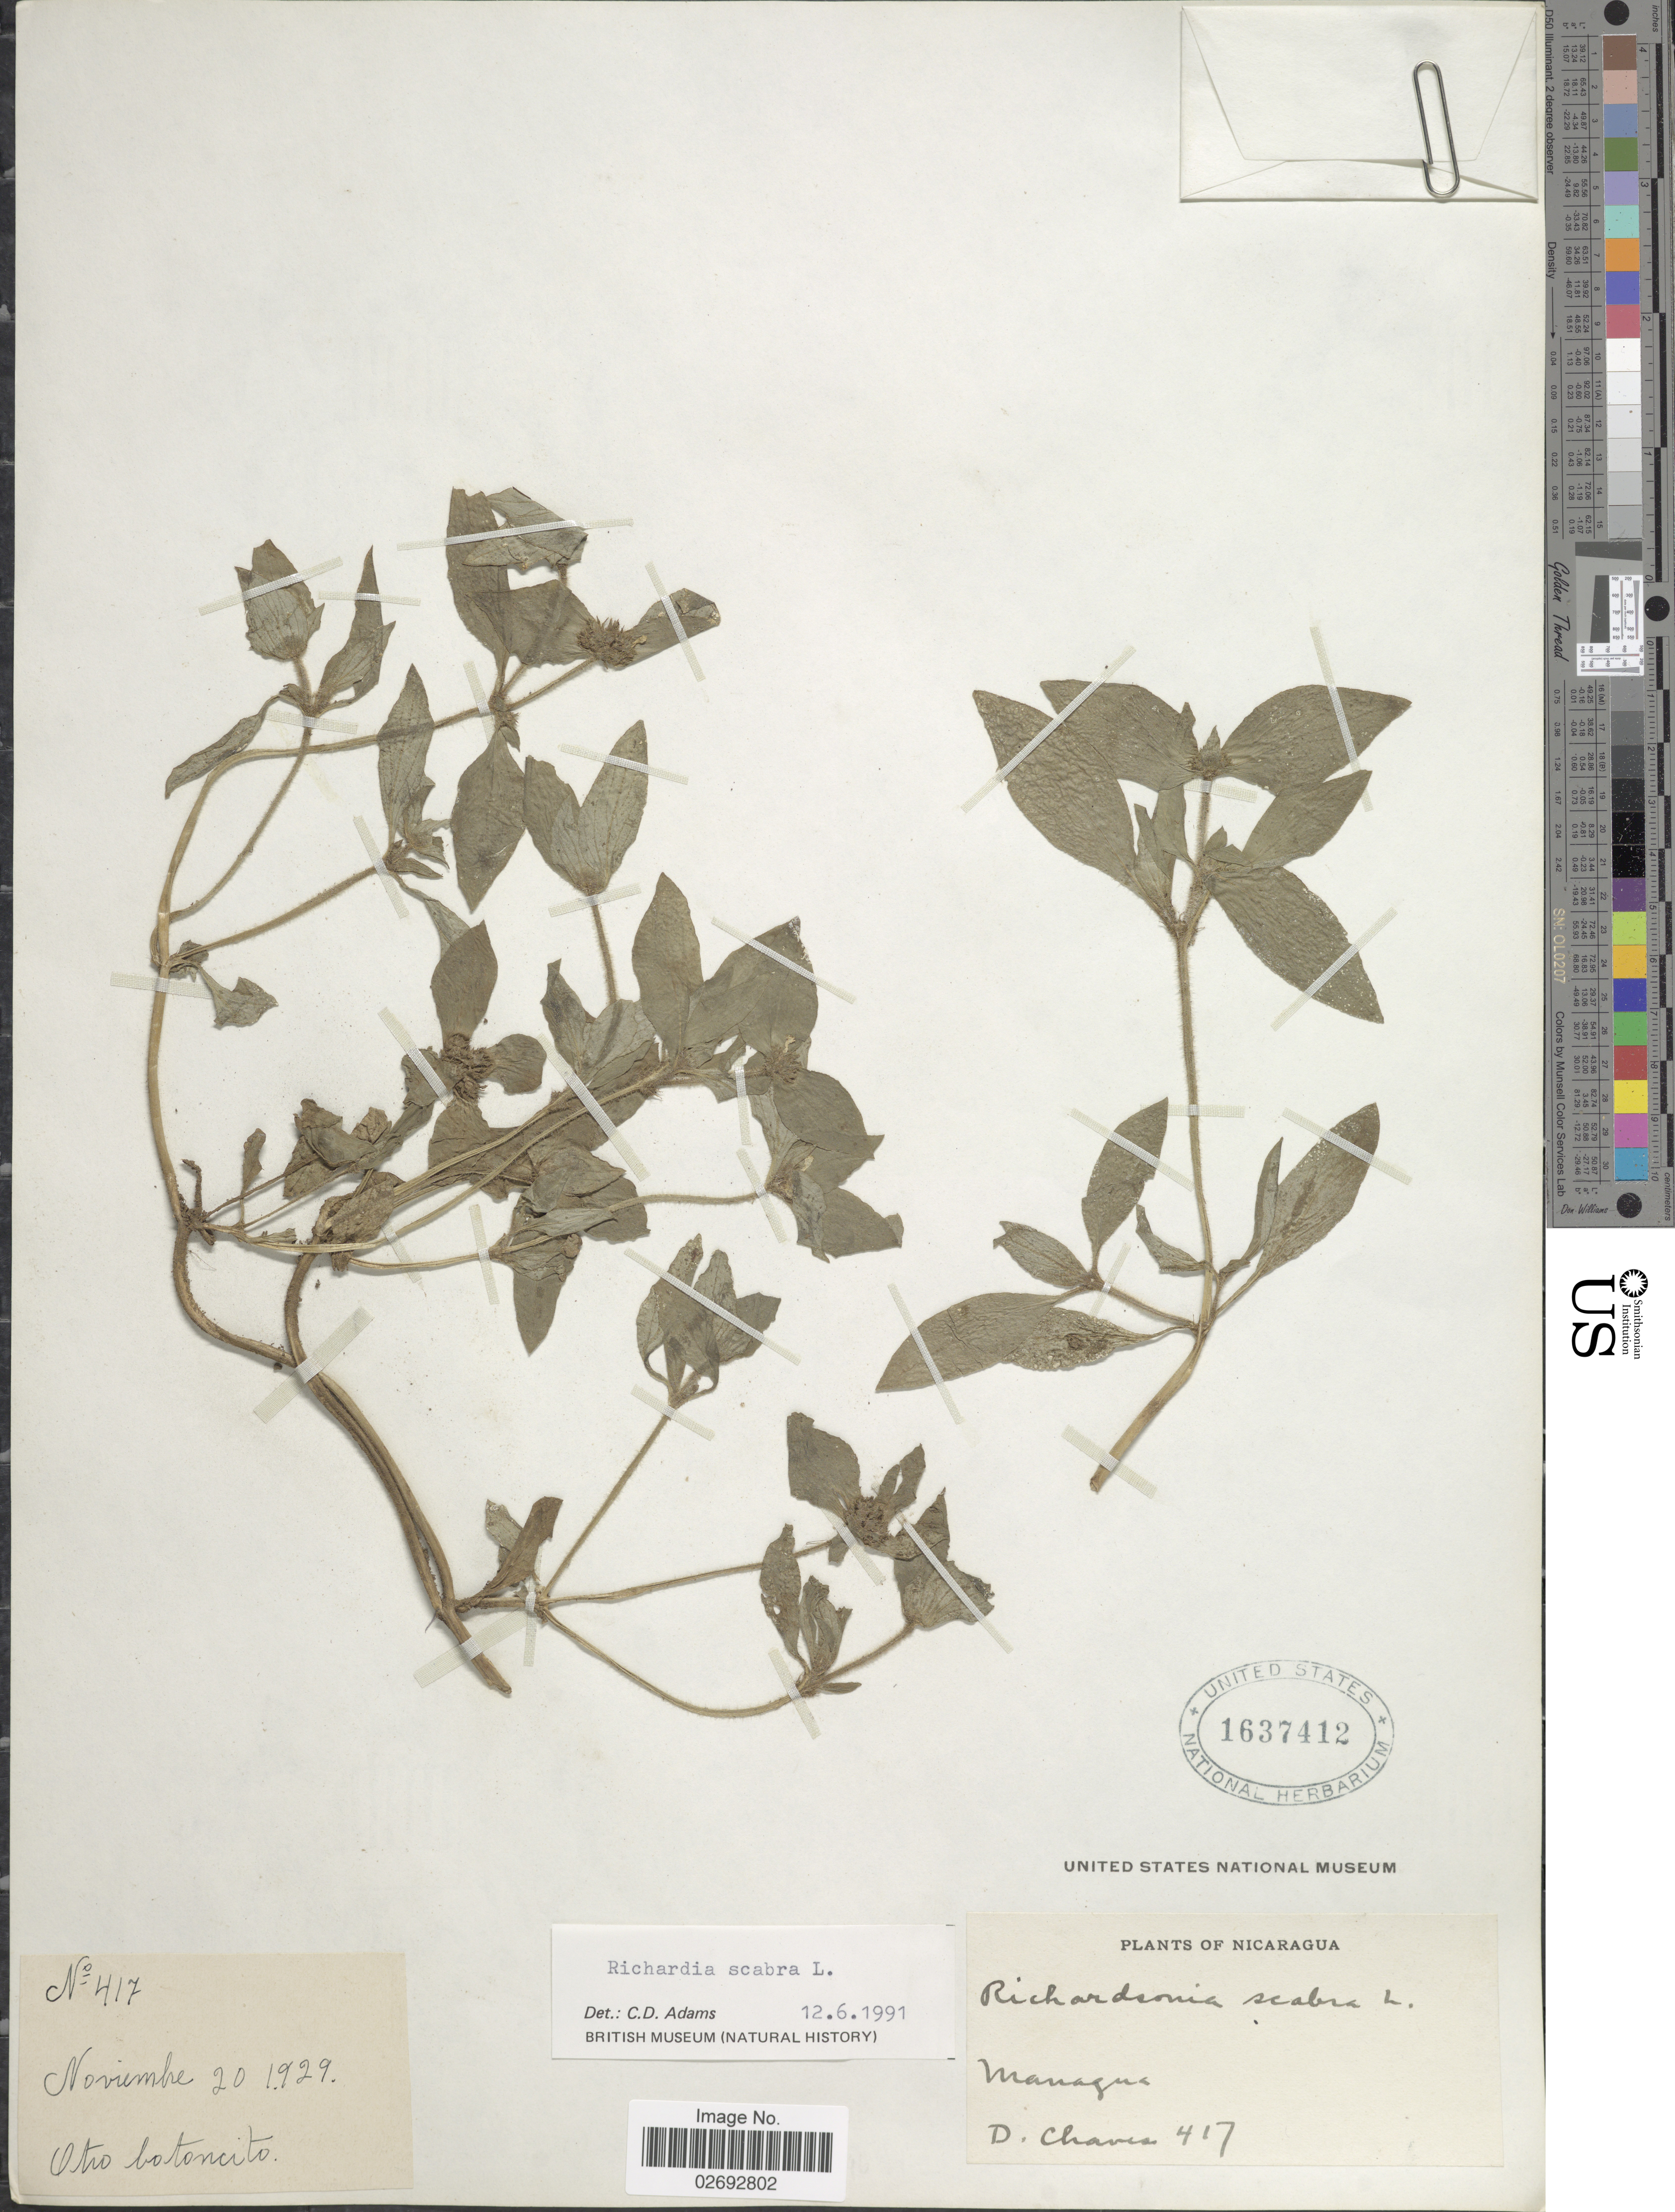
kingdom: Plantae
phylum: Tracheophyta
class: Magnoliopsida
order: Gentianales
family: Rubiaceae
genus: Richardia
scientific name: Richardia scabra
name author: L.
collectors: D. Chaves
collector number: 417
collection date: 1929-11-20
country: Nicaragua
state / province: Managua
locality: Otro botoncito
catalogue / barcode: US 1637412